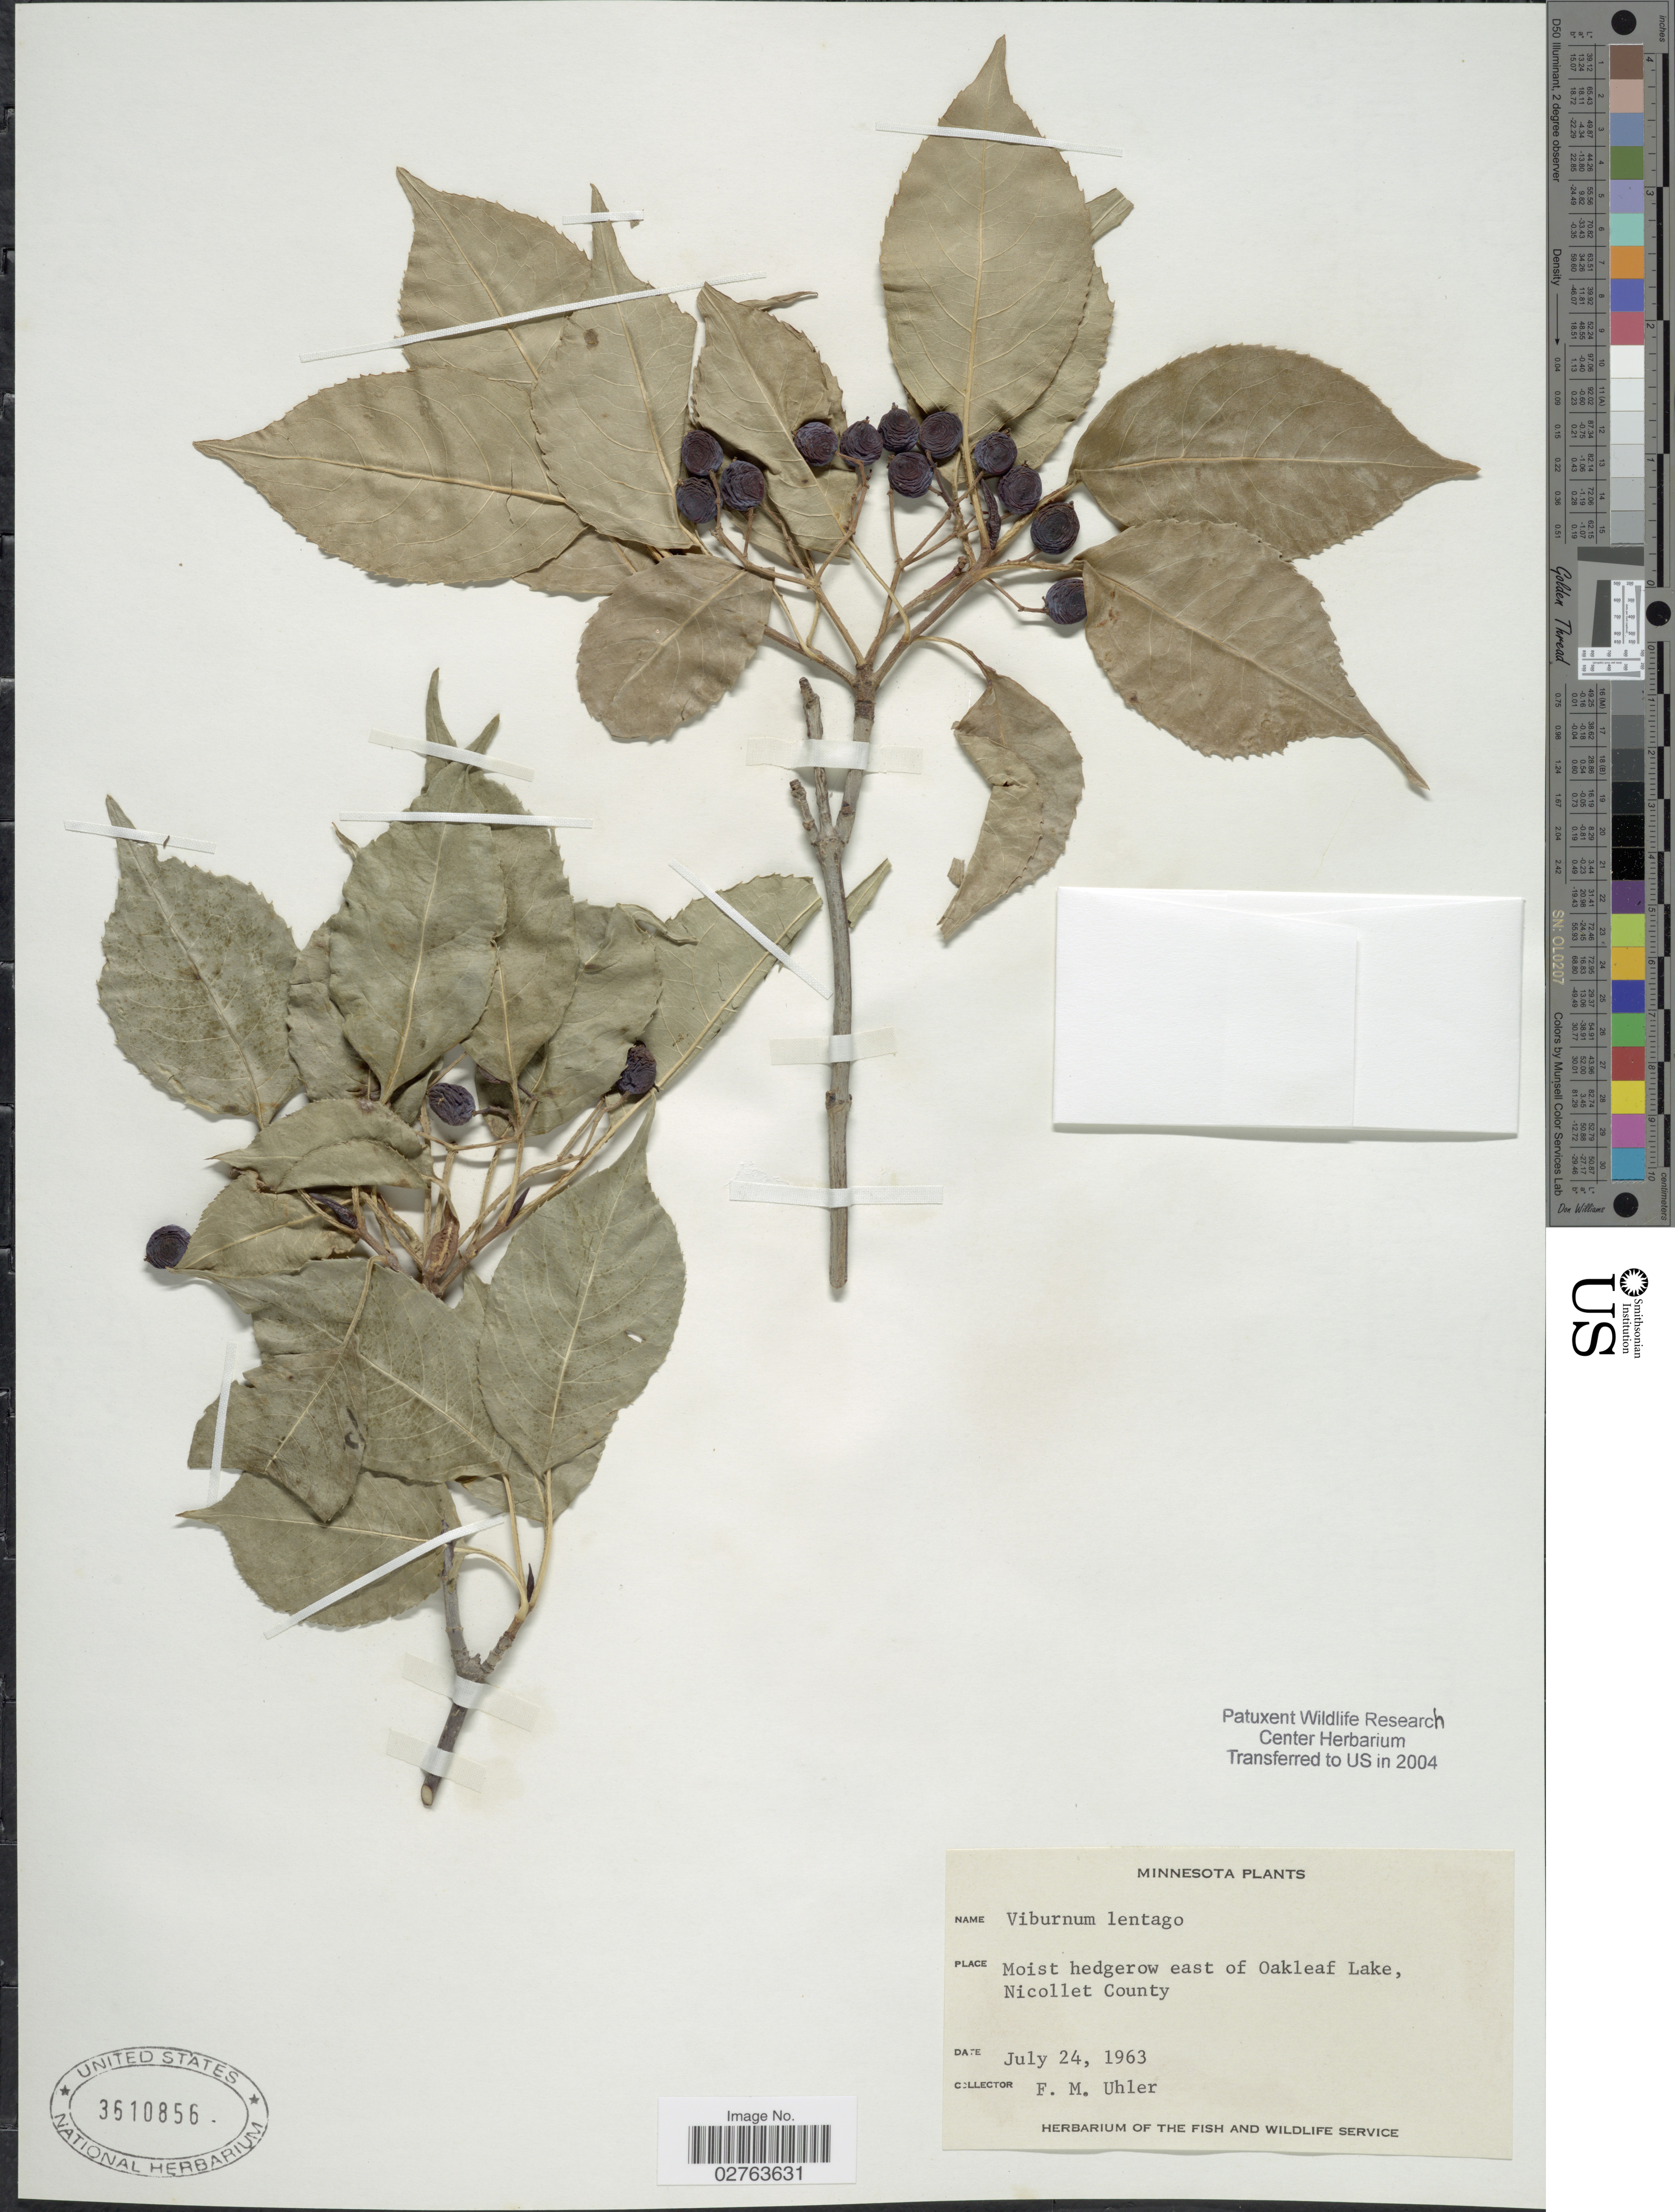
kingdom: Plantae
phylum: Tracheophyta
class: Magnoliopsida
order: Dipsacales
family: Viburnaceae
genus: Viburnum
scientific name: Viburnum lentago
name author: L.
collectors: F. M. Uhler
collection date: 1963-07-24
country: United States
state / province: Minnesota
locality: Moist hedgerow east of Oakleaf Lake, Nicollet County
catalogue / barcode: US 3510856